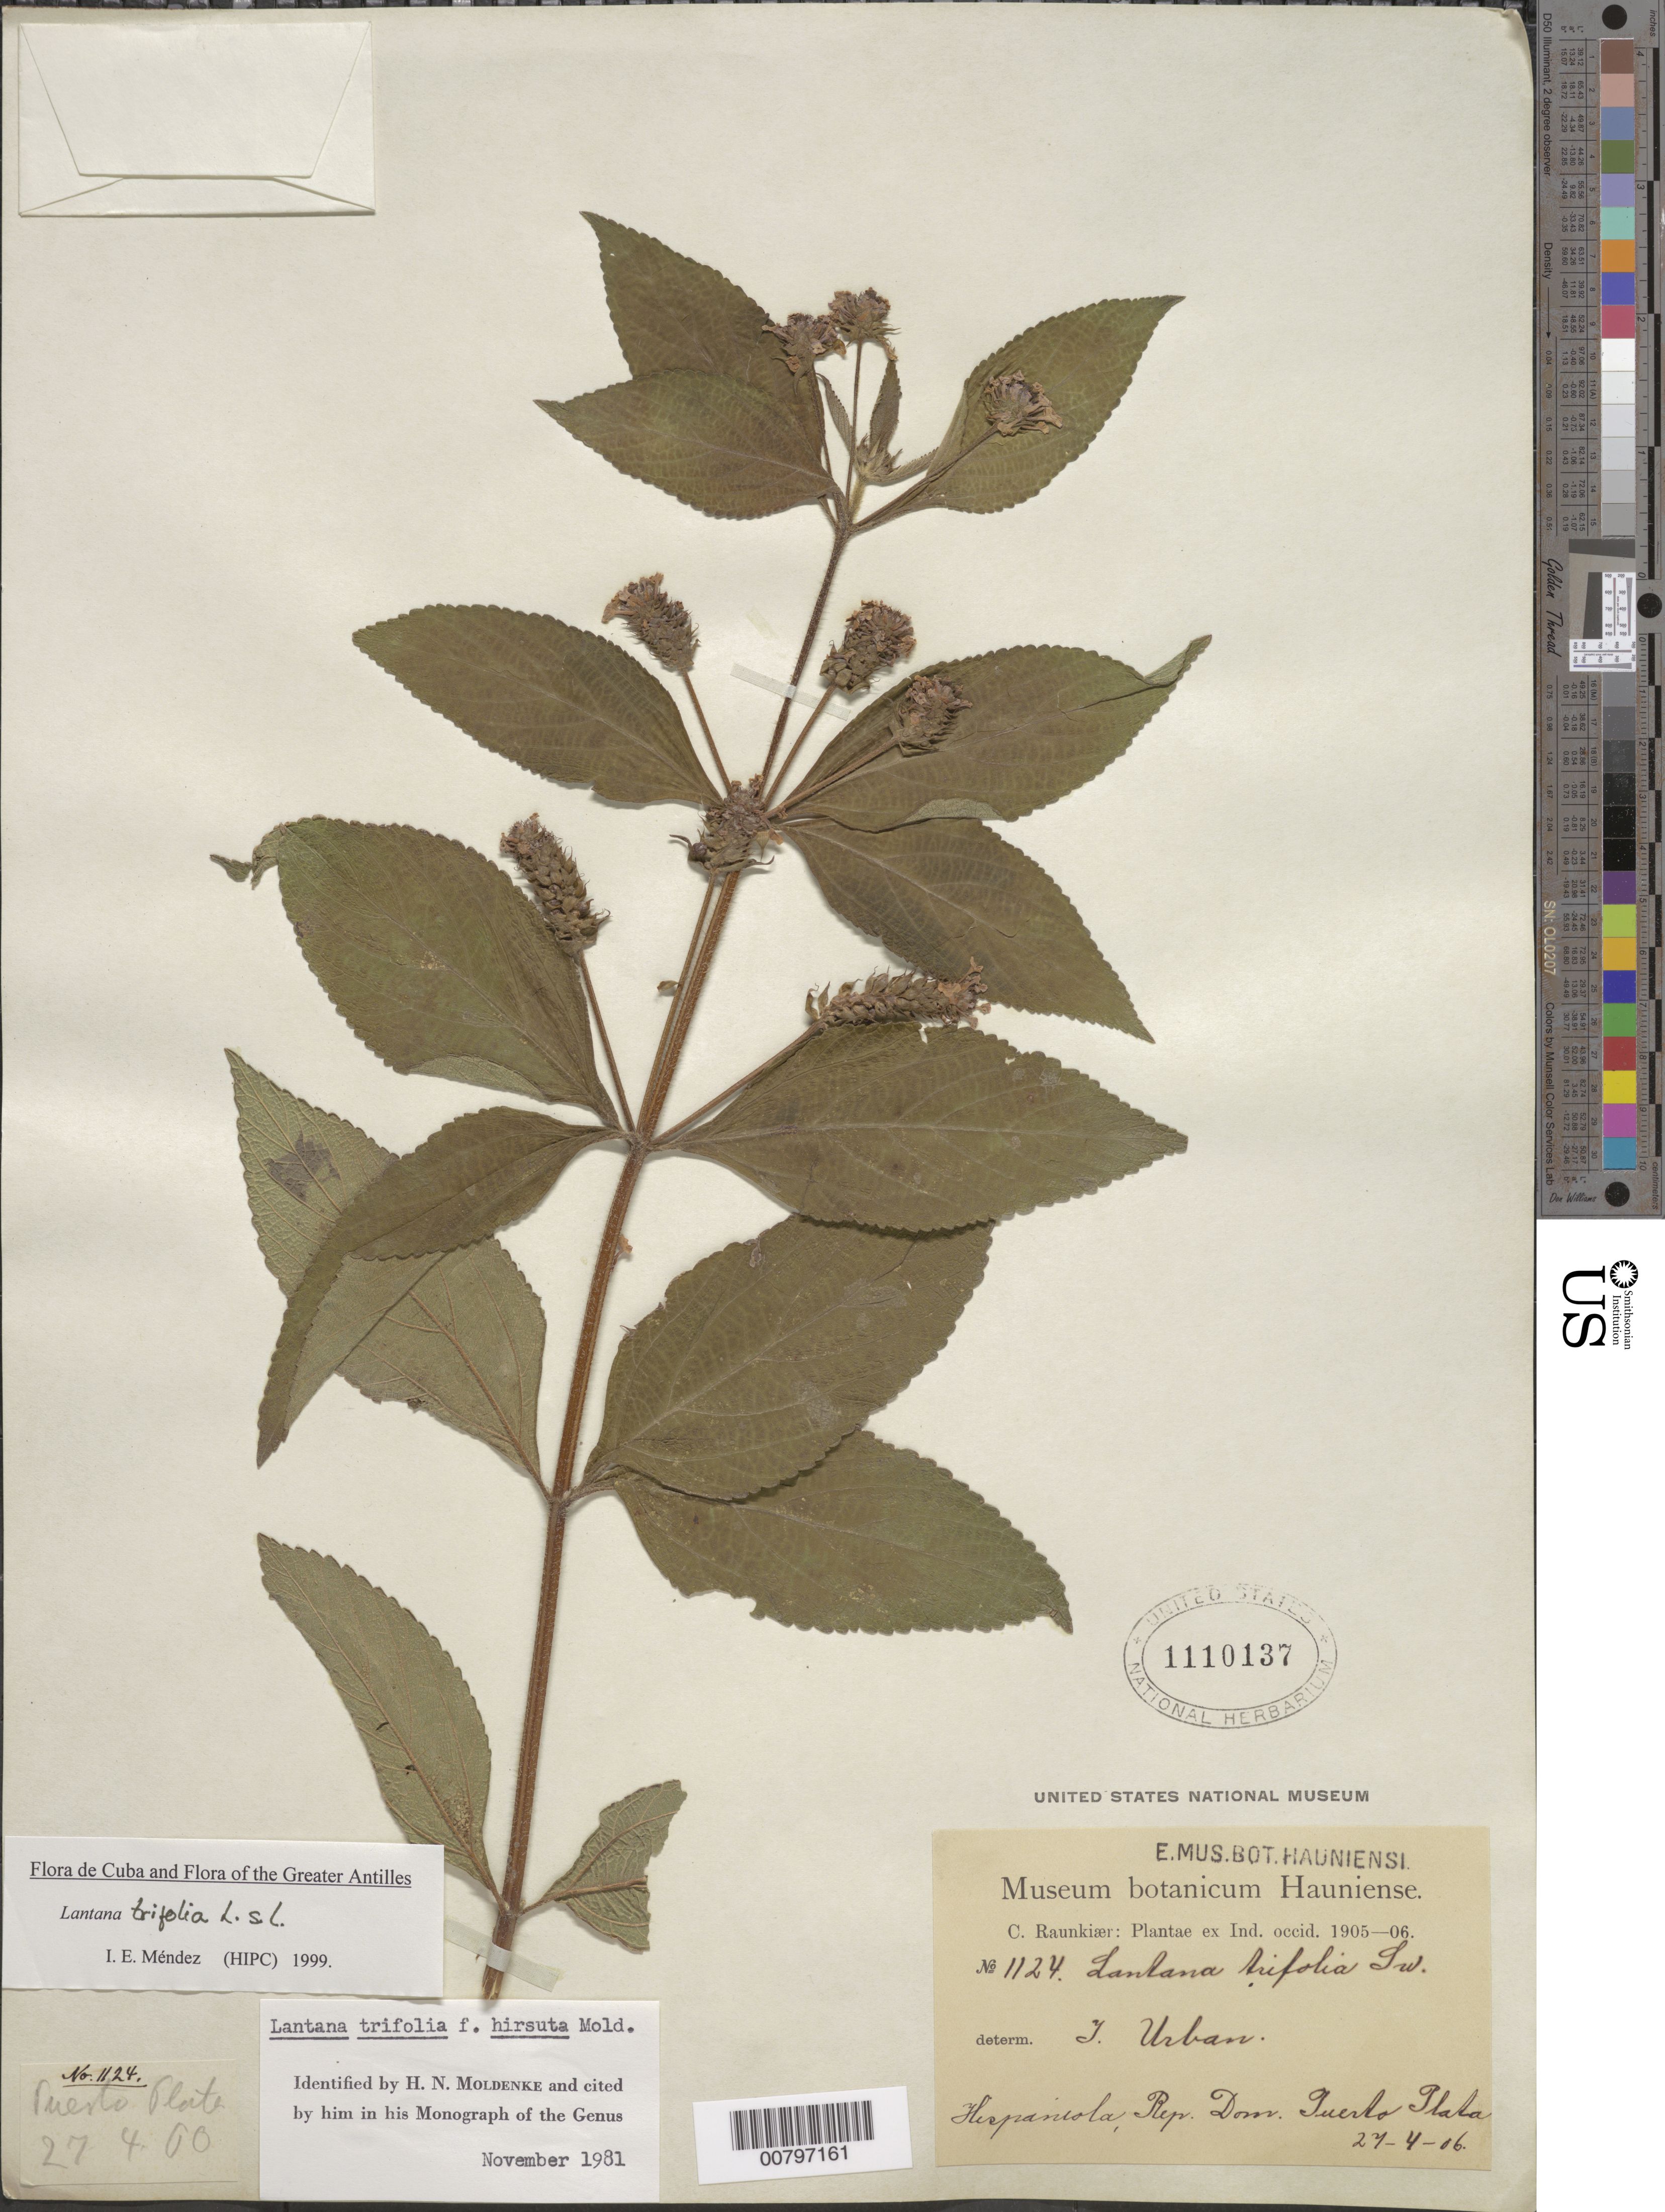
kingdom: Plantae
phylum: Tracheophyta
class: Magnoliopsida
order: Lamiales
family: Verbenaceae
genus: Lantana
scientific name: Lantana trifolia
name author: L.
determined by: Méndez, Isidro E., (HIPC)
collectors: C. C. Raunkiaer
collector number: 1124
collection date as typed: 27 Apr 1906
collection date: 1906-04-27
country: Dominican Republic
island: Hispaniola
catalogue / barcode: US 1110137